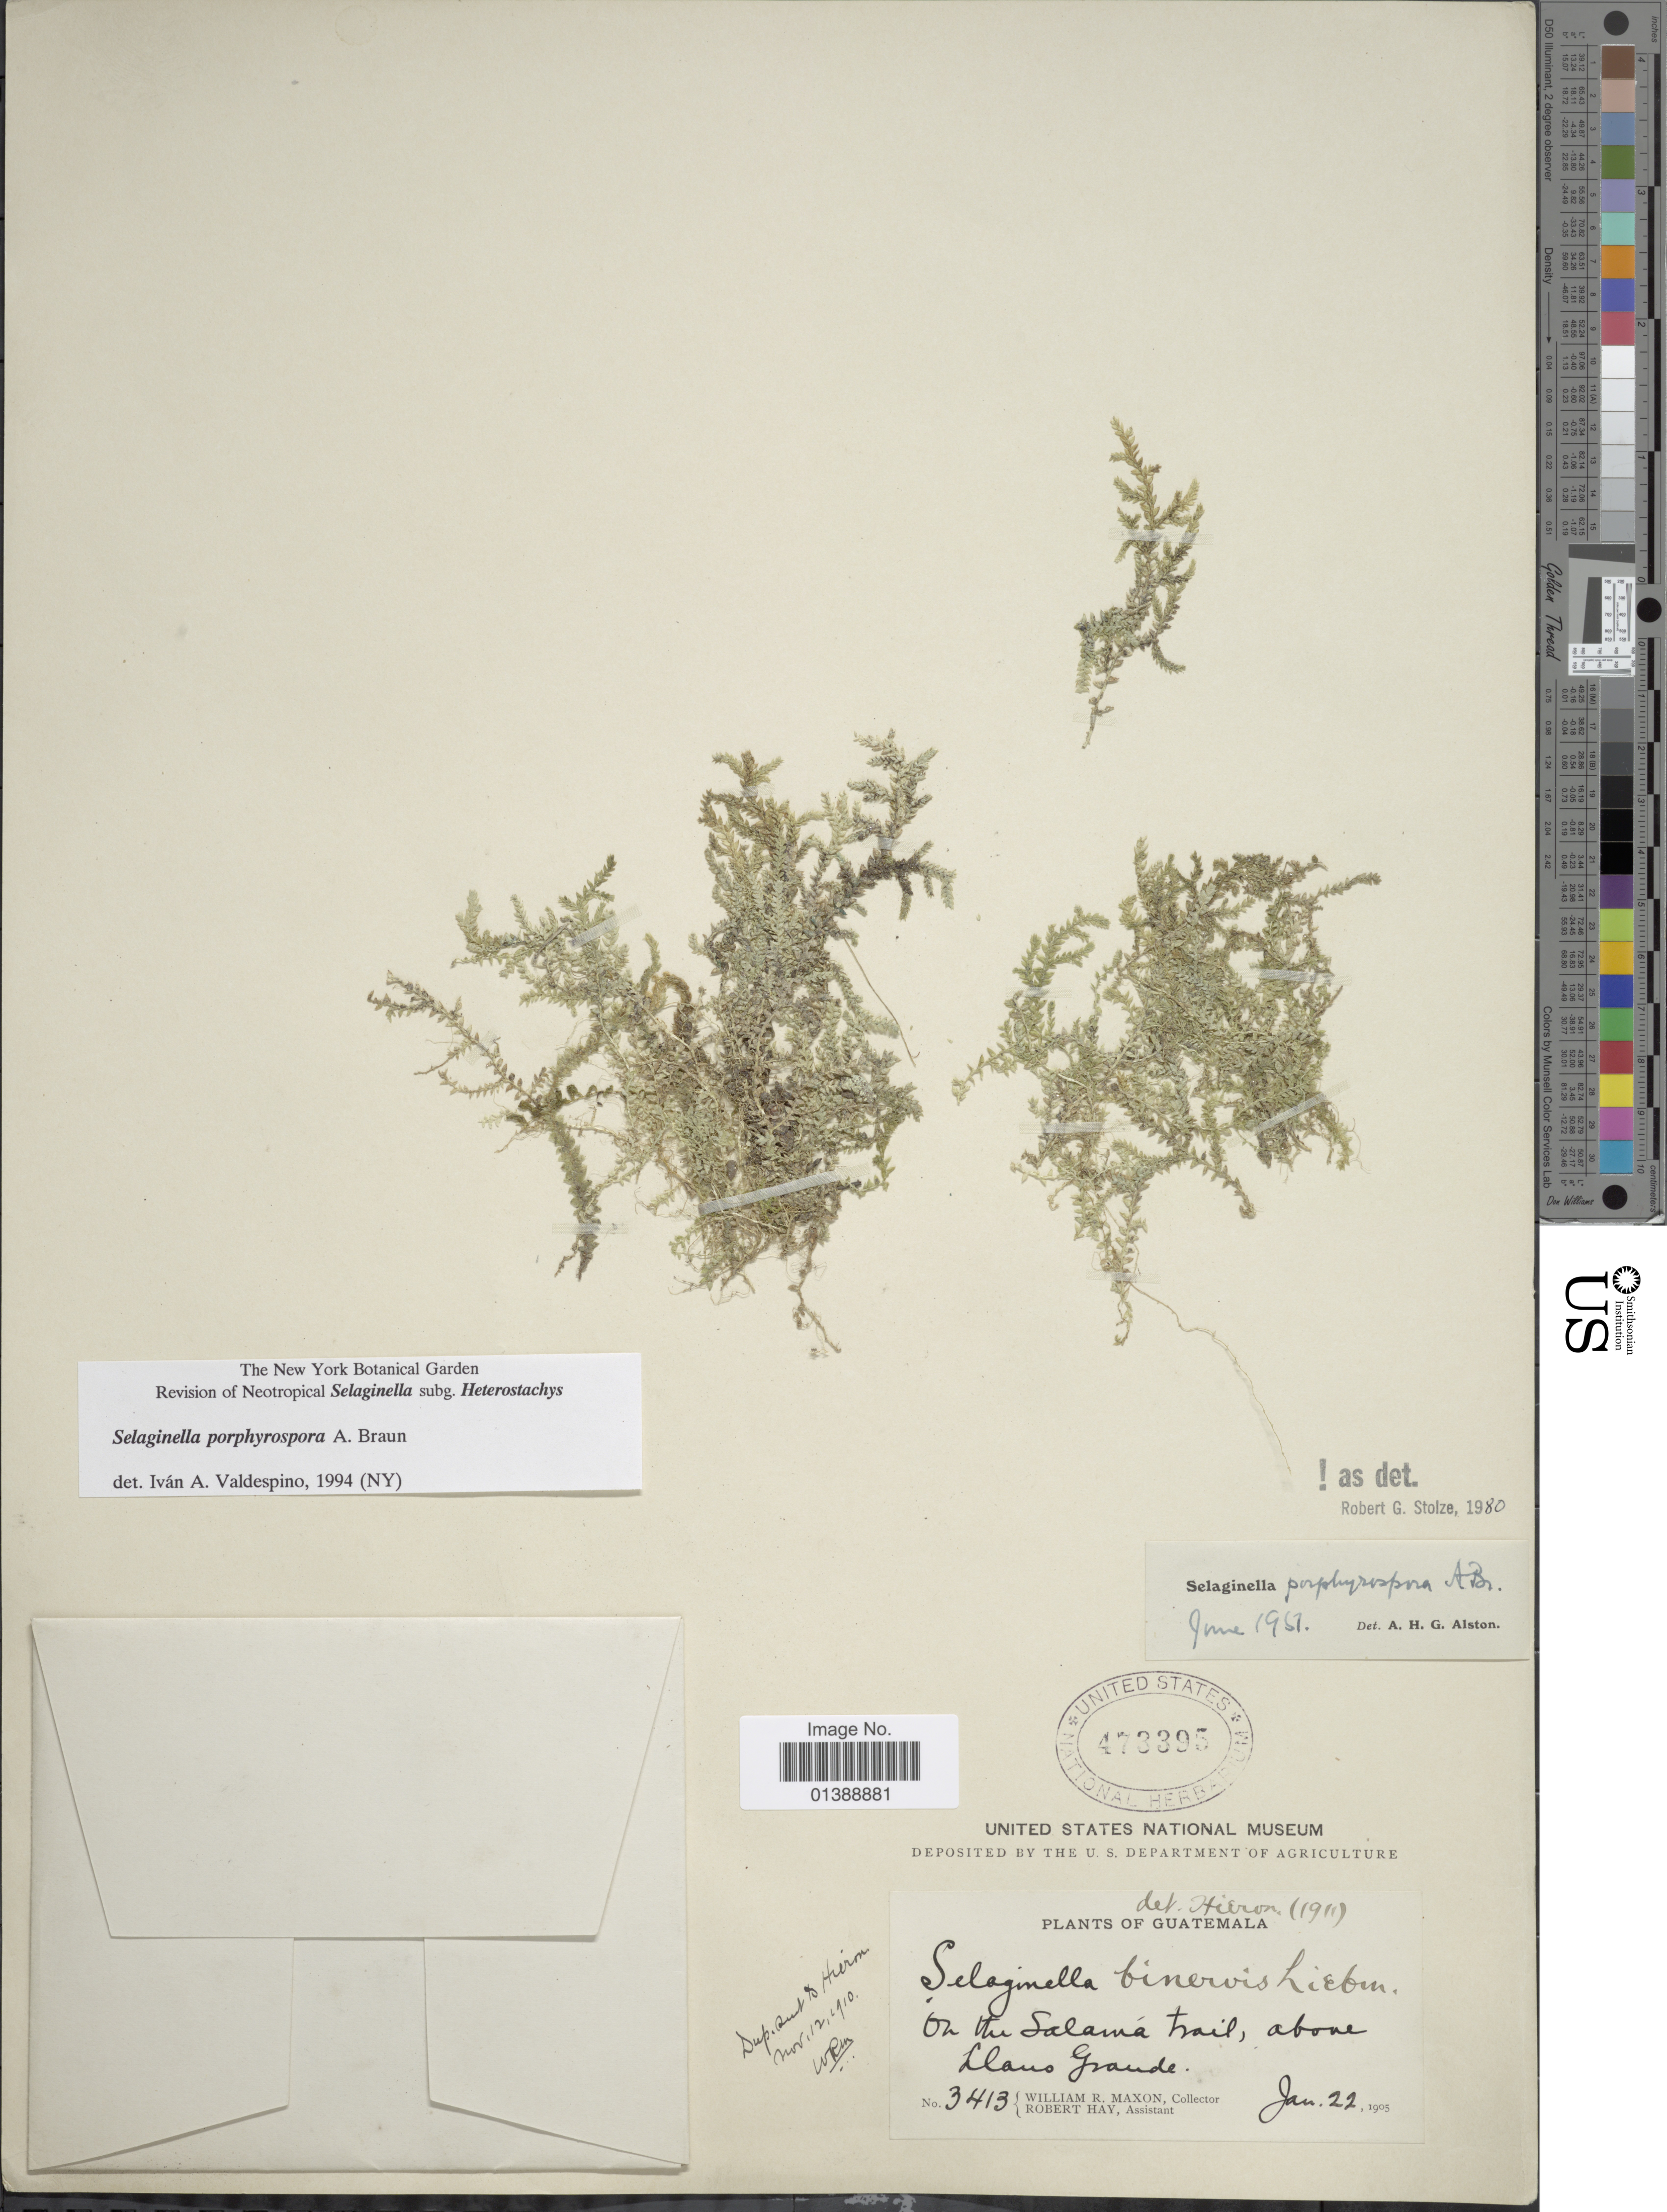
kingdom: Plantae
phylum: Tracheophyta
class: Lycopodiopsida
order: Selaginellales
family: Selaginellaceae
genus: Selaginella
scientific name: Selaginella porphyrospora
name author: A. Braun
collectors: W. R. Maxon & R. Hay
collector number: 3413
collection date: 1905-01-22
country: Guatemala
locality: On the Salaná trail, above Llano Grande.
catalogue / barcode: US 473395